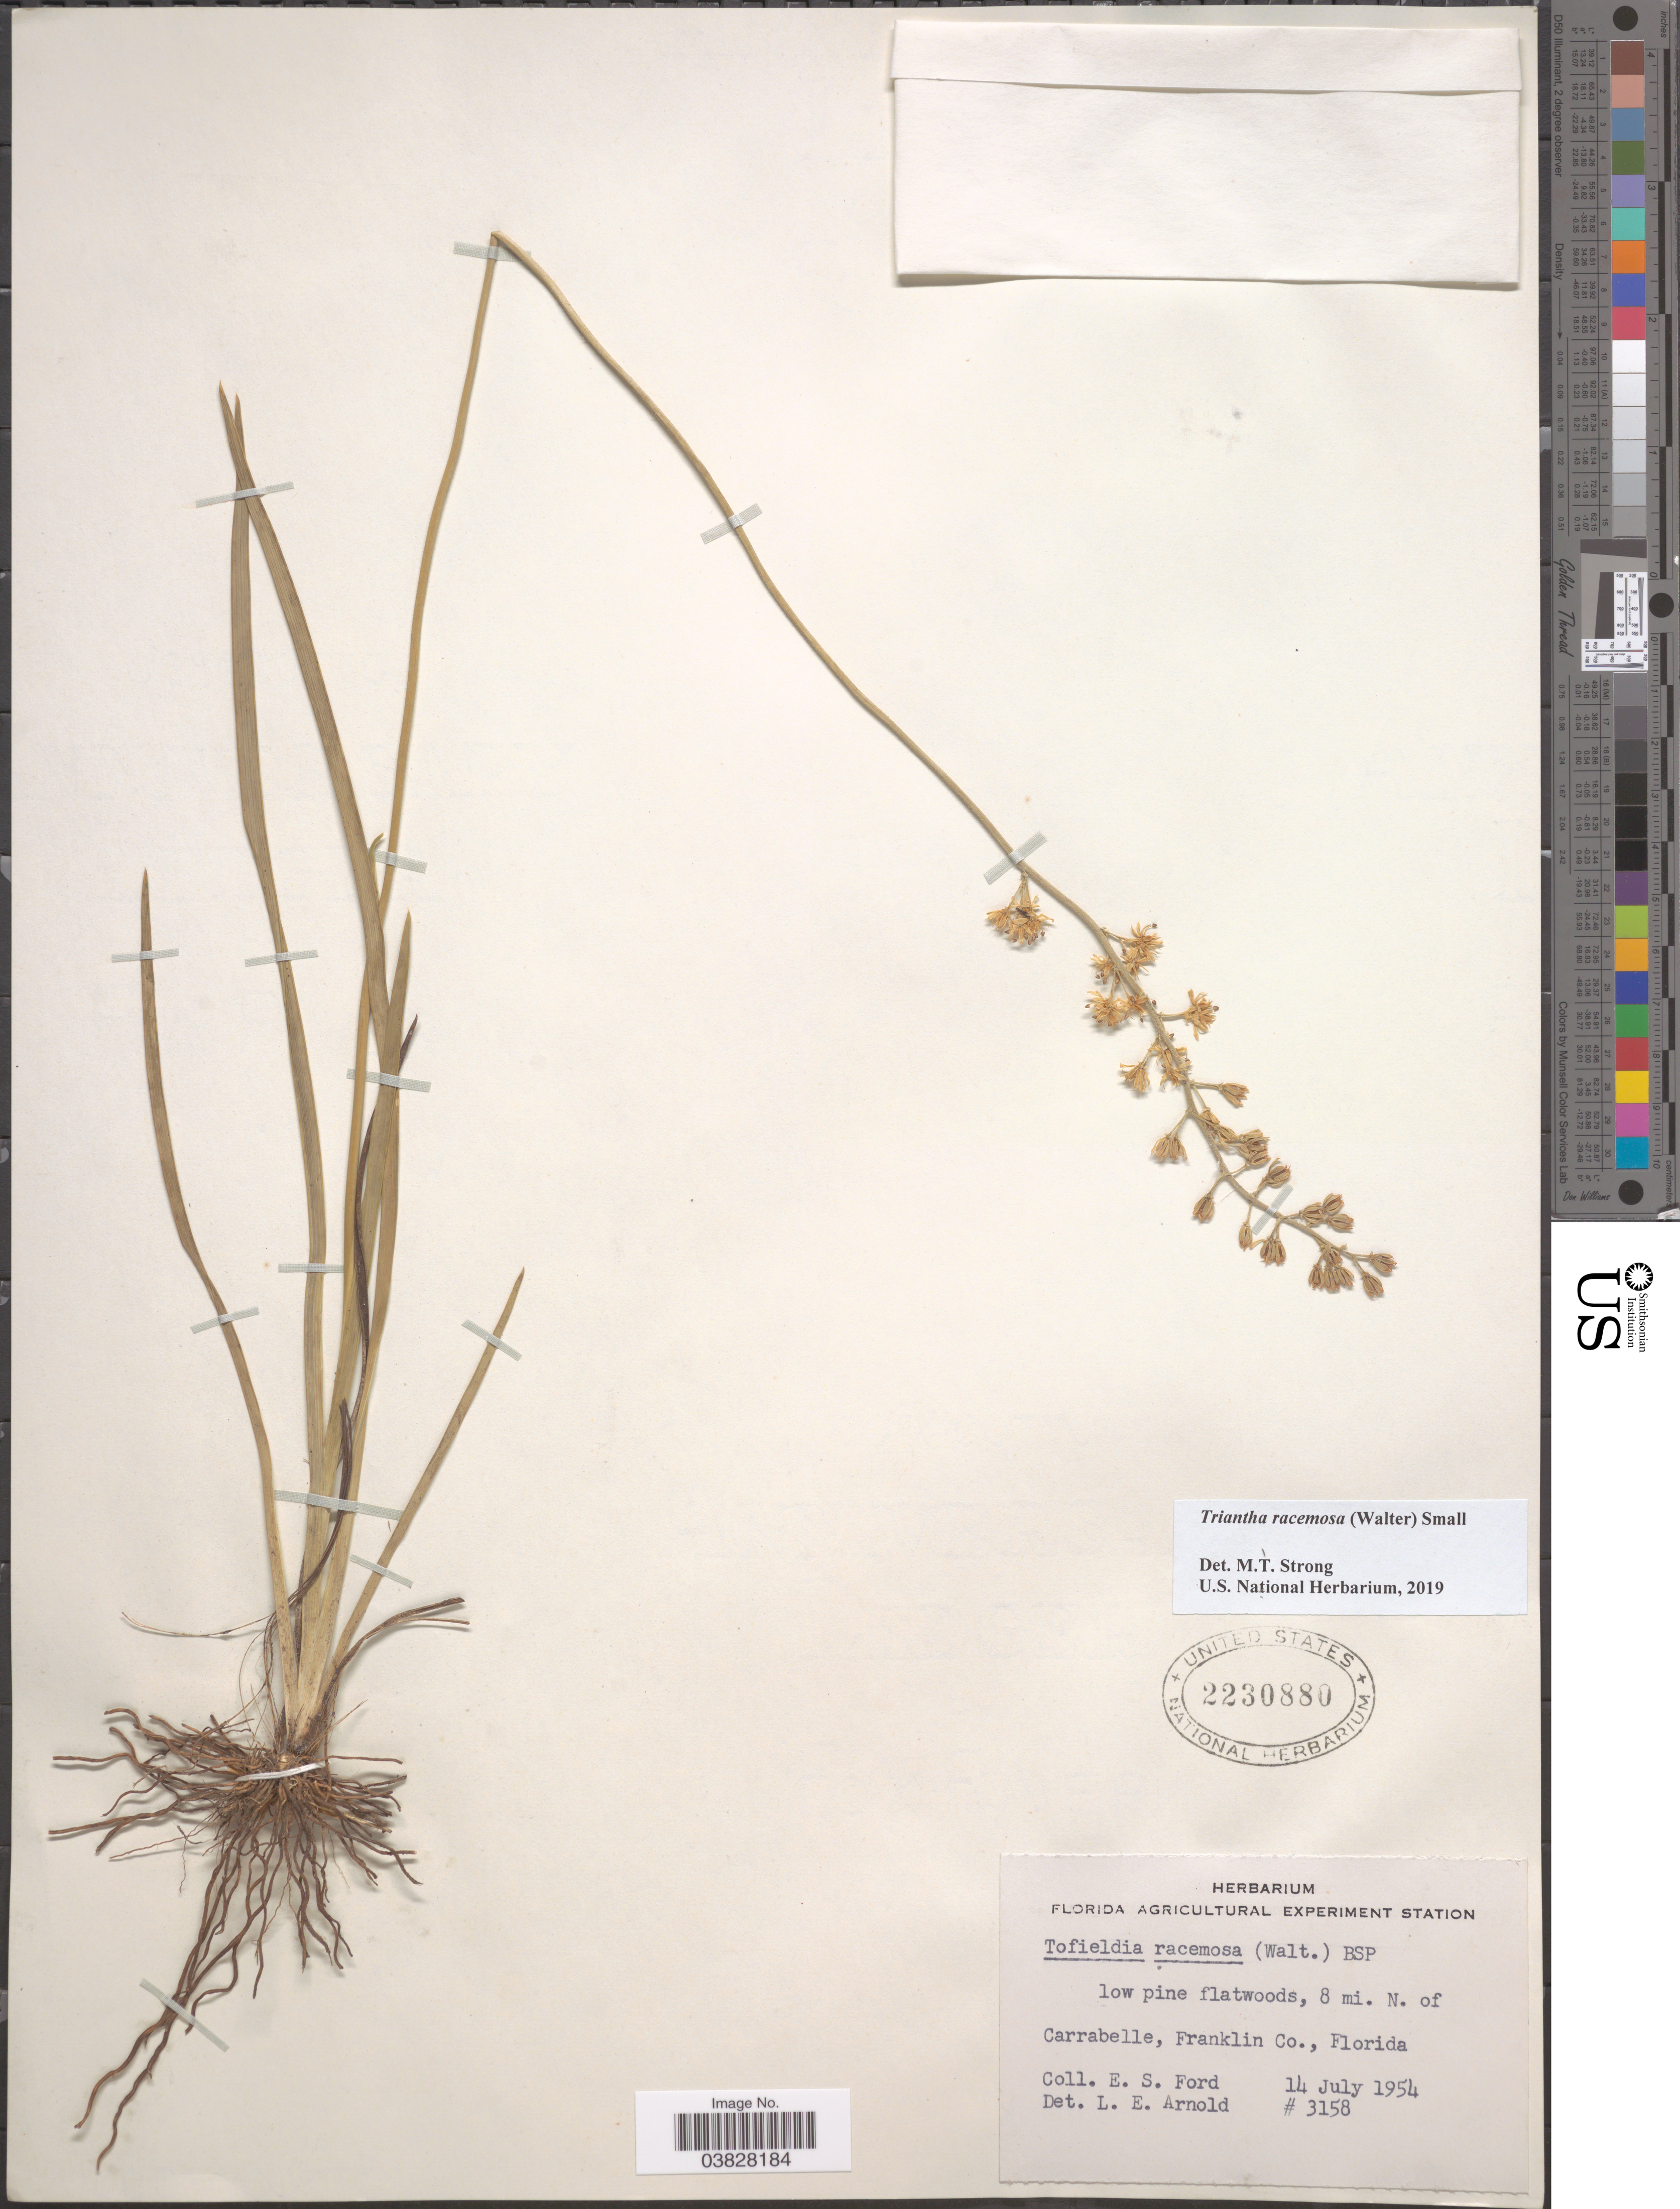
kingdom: Plantae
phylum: Tracheophyta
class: Liliopsida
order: Alismatales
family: Tofieldiaceae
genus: Triantha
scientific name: Triantha racemosa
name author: (Walter) Small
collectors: E. Ford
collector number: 3158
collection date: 1954-07-14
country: United States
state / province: Florida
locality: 8 mi. N. of Carrabelle, Franklin Co.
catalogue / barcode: US 2230880